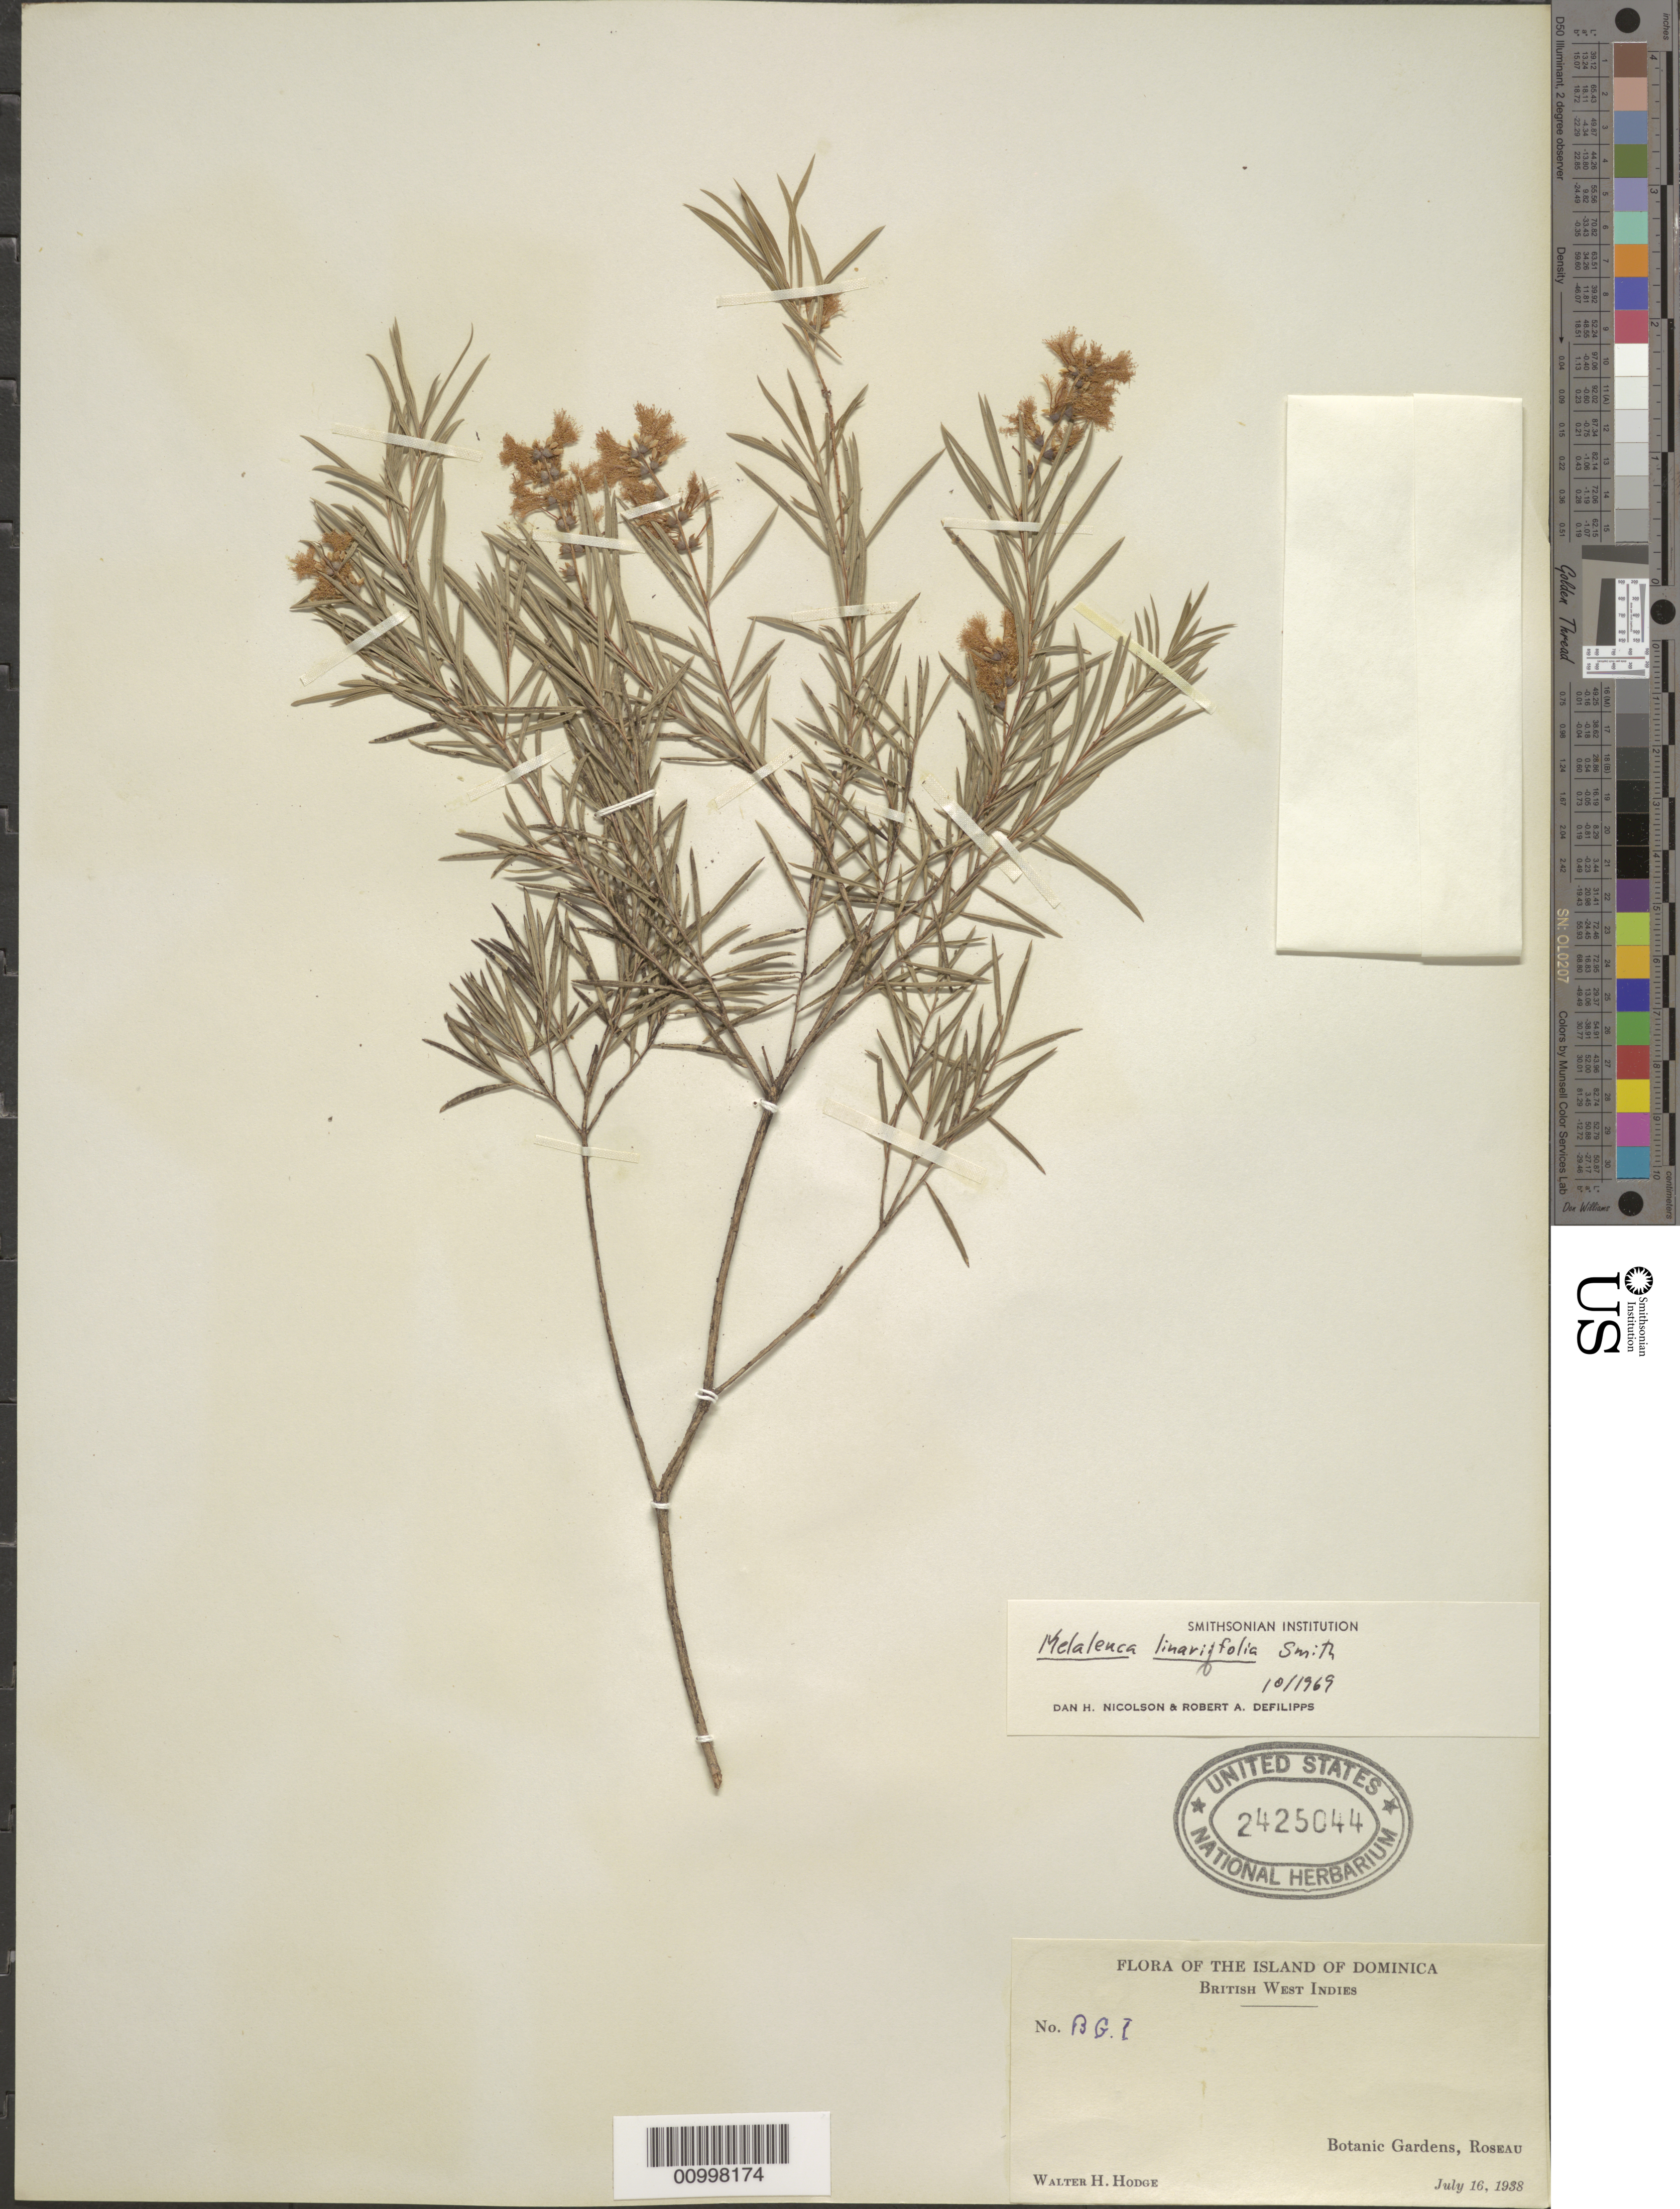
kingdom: Plantae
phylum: Tracheophyta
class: Magnoliopsida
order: Myrtales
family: Myrtaceae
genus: Melaleuca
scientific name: Melaleuca linariifolia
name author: Sm.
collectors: W. Hodge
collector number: BG l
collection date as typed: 16 Jul 1938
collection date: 1938-07-16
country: Dominica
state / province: St. George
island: Dominica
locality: Botanic Garden, Roseau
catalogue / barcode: US 2425044